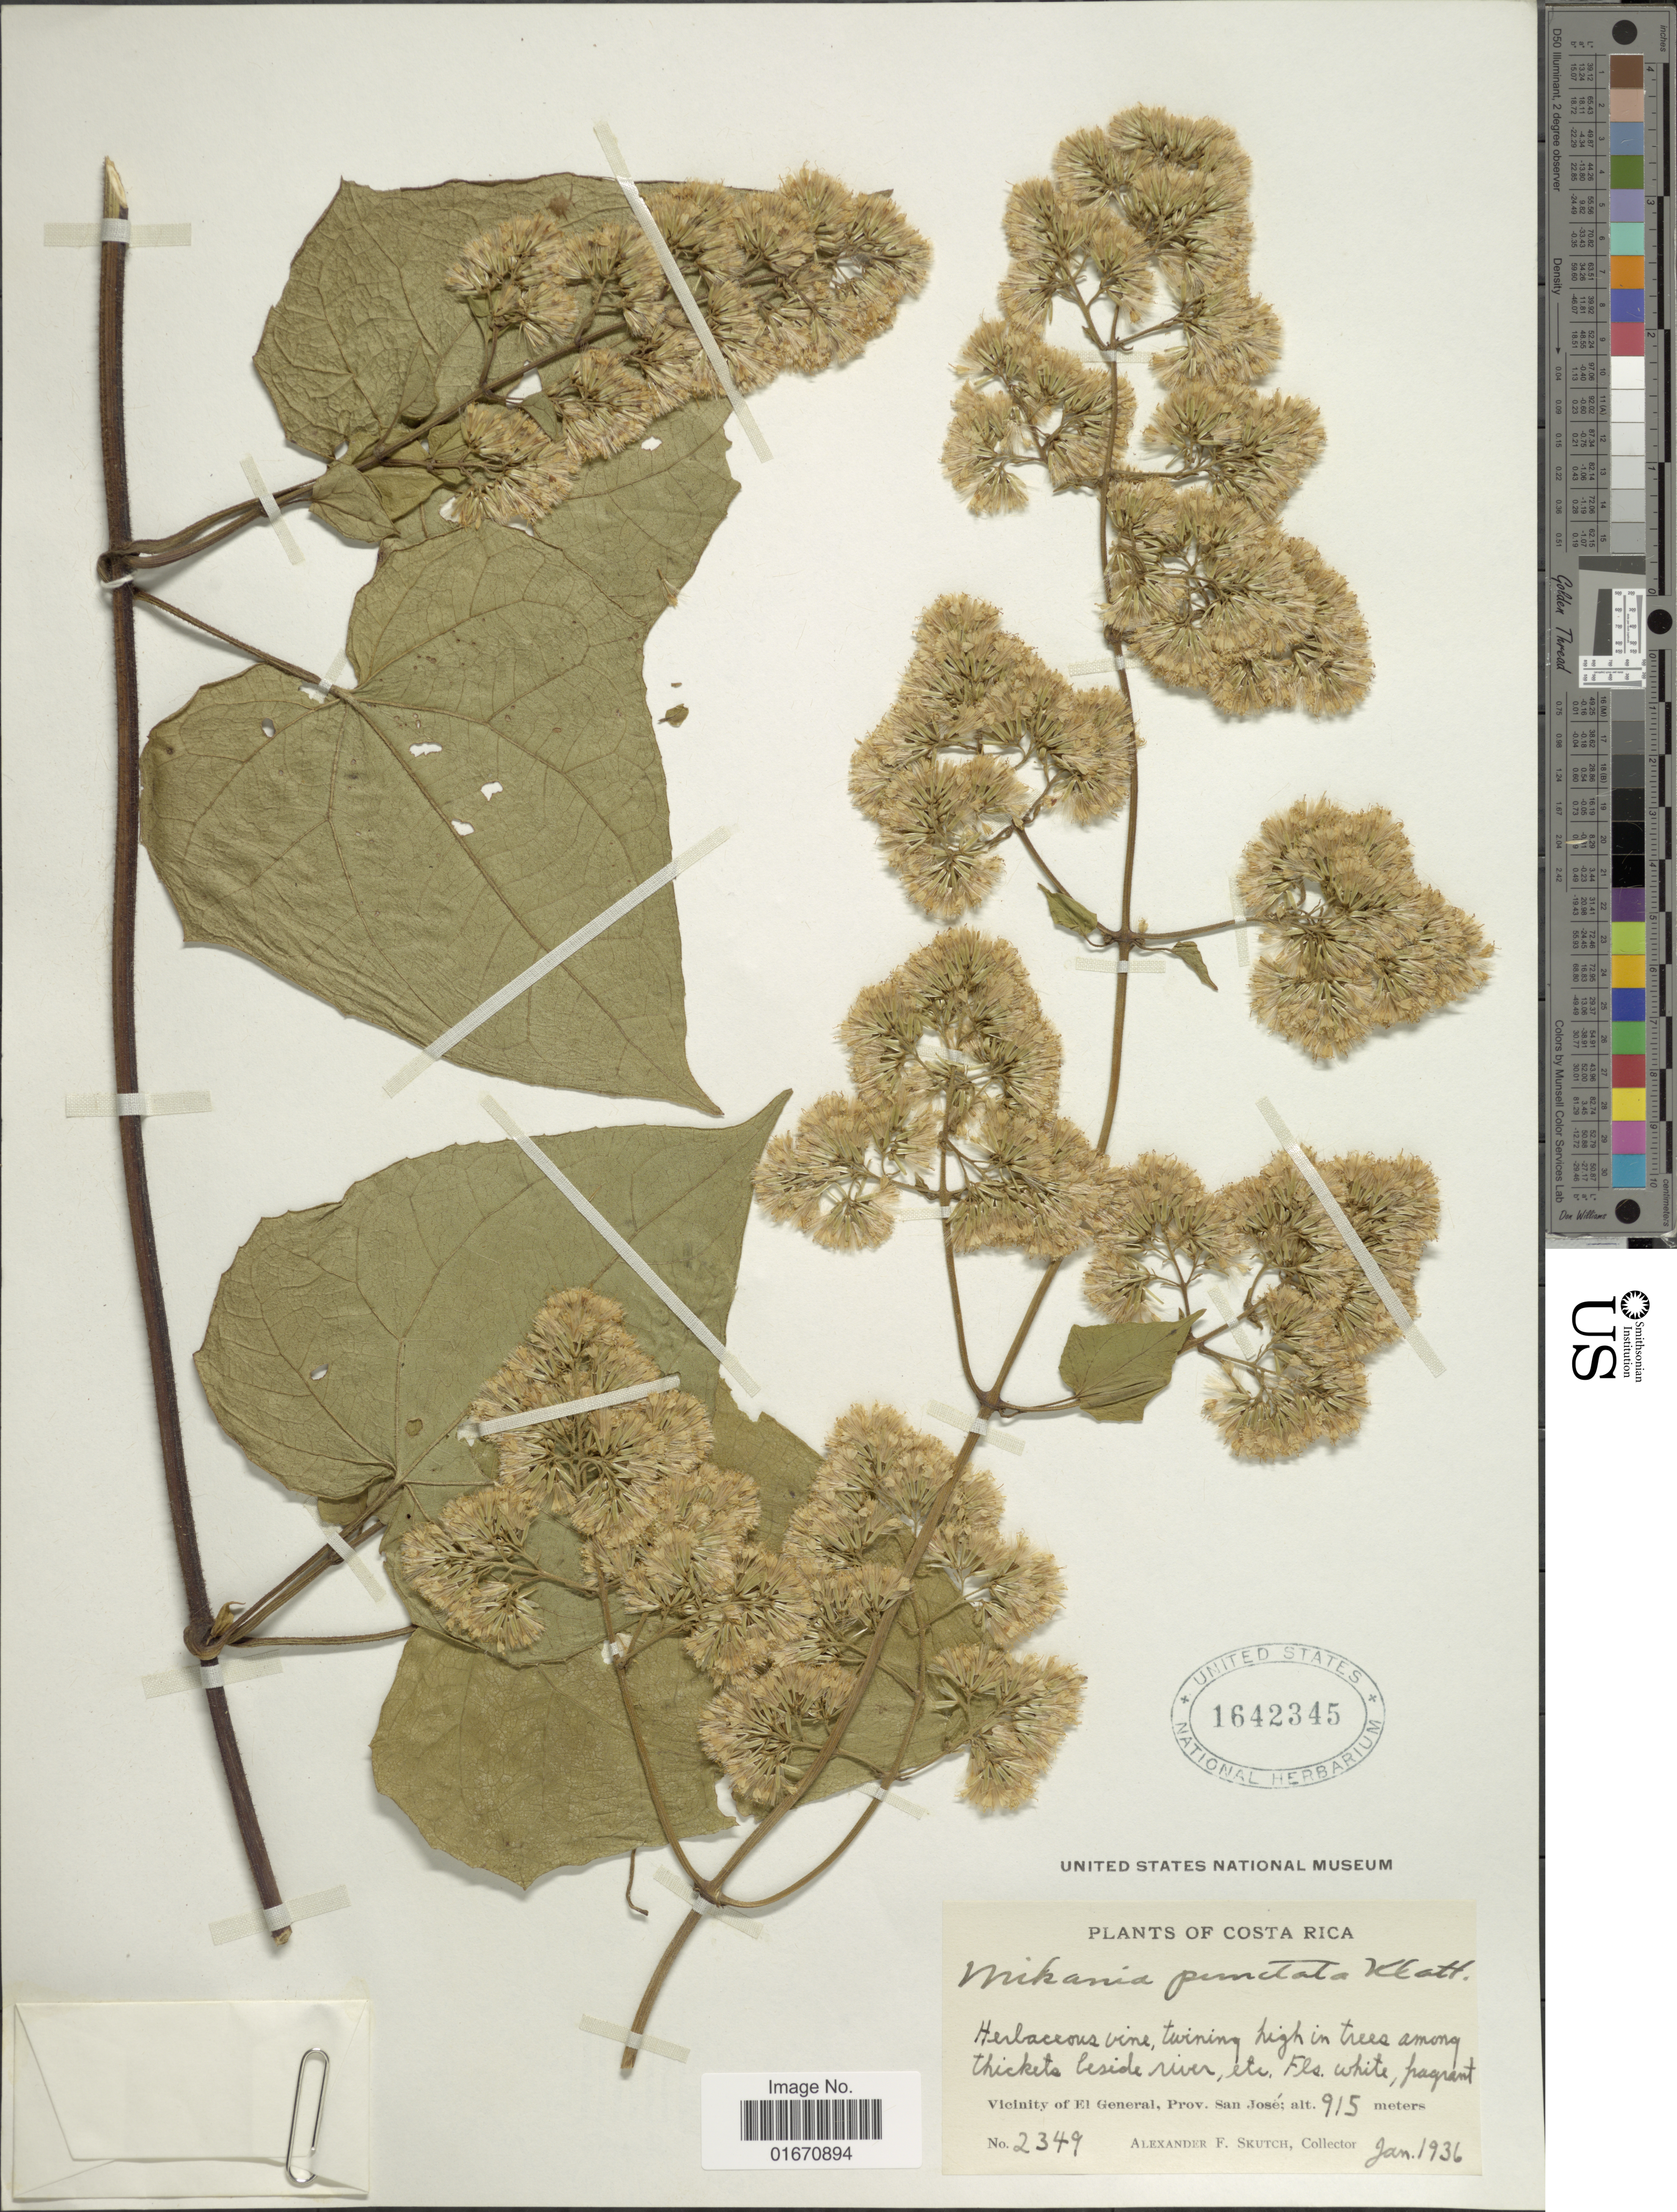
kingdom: Plantae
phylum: Tracheophyta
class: Magnoliopsida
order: Asterales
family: Asteraceae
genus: Mikania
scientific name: Mikania vitifolia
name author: DC.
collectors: A. F. Skutch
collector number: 2349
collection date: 1936-01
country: Costa Rica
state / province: San José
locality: Vicinity of El General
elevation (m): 915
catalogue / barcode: US 1642345